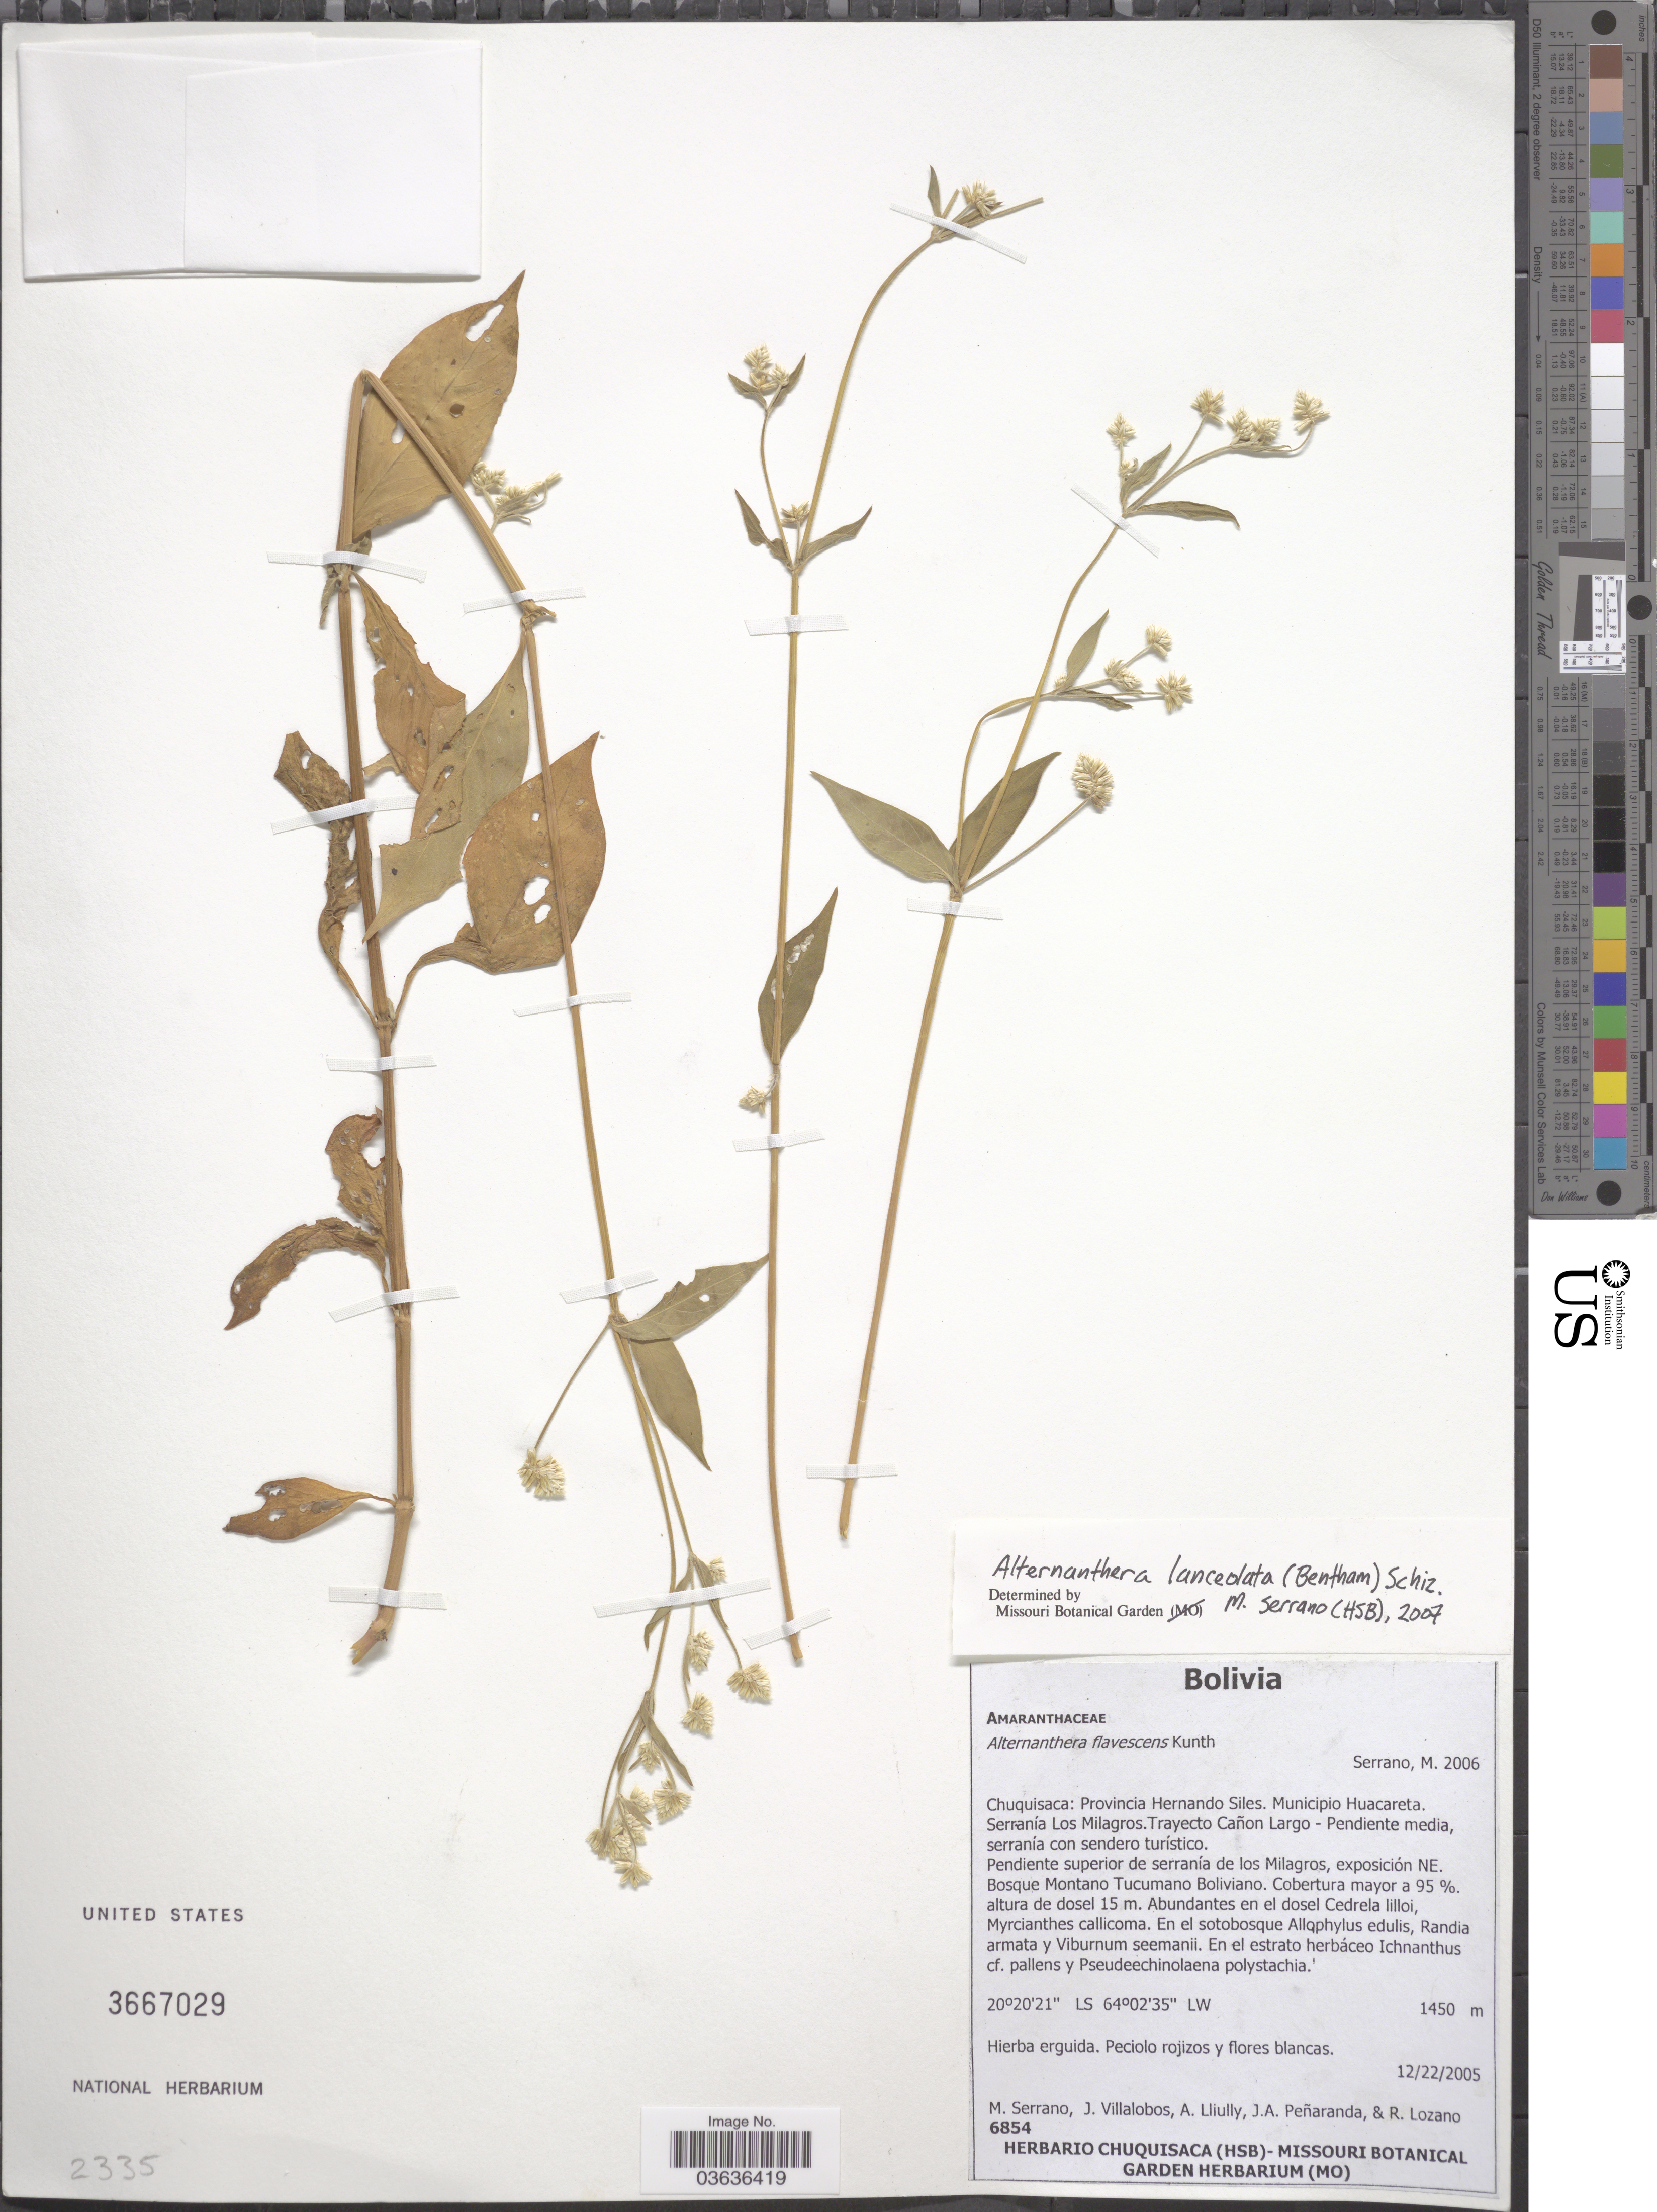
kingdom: Plantae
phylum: Tracheophyta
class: Magnoliopsida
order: Caryophyllales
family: Amaranthaceae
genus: Alternanthera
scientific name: Alternanthera lanceolata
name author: (Benth.) Schinz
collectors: M. Serrano, J. Villalobos, A. Lliully, J. Penaranda & R. Lozano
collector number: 6854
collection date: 2005-12-22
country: Bolivia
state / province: Chuquisaca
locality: Provincia Hernando Siles. Municipio Huacareta. Serranía Los Milagros. Trayecto Cañon Largo - Pendiente media. Pendiente superior de serranía de los Milagros, exposición NE. Bosque Montano Tucumano Boliviano.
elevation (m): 1450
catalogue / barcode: US 3667029